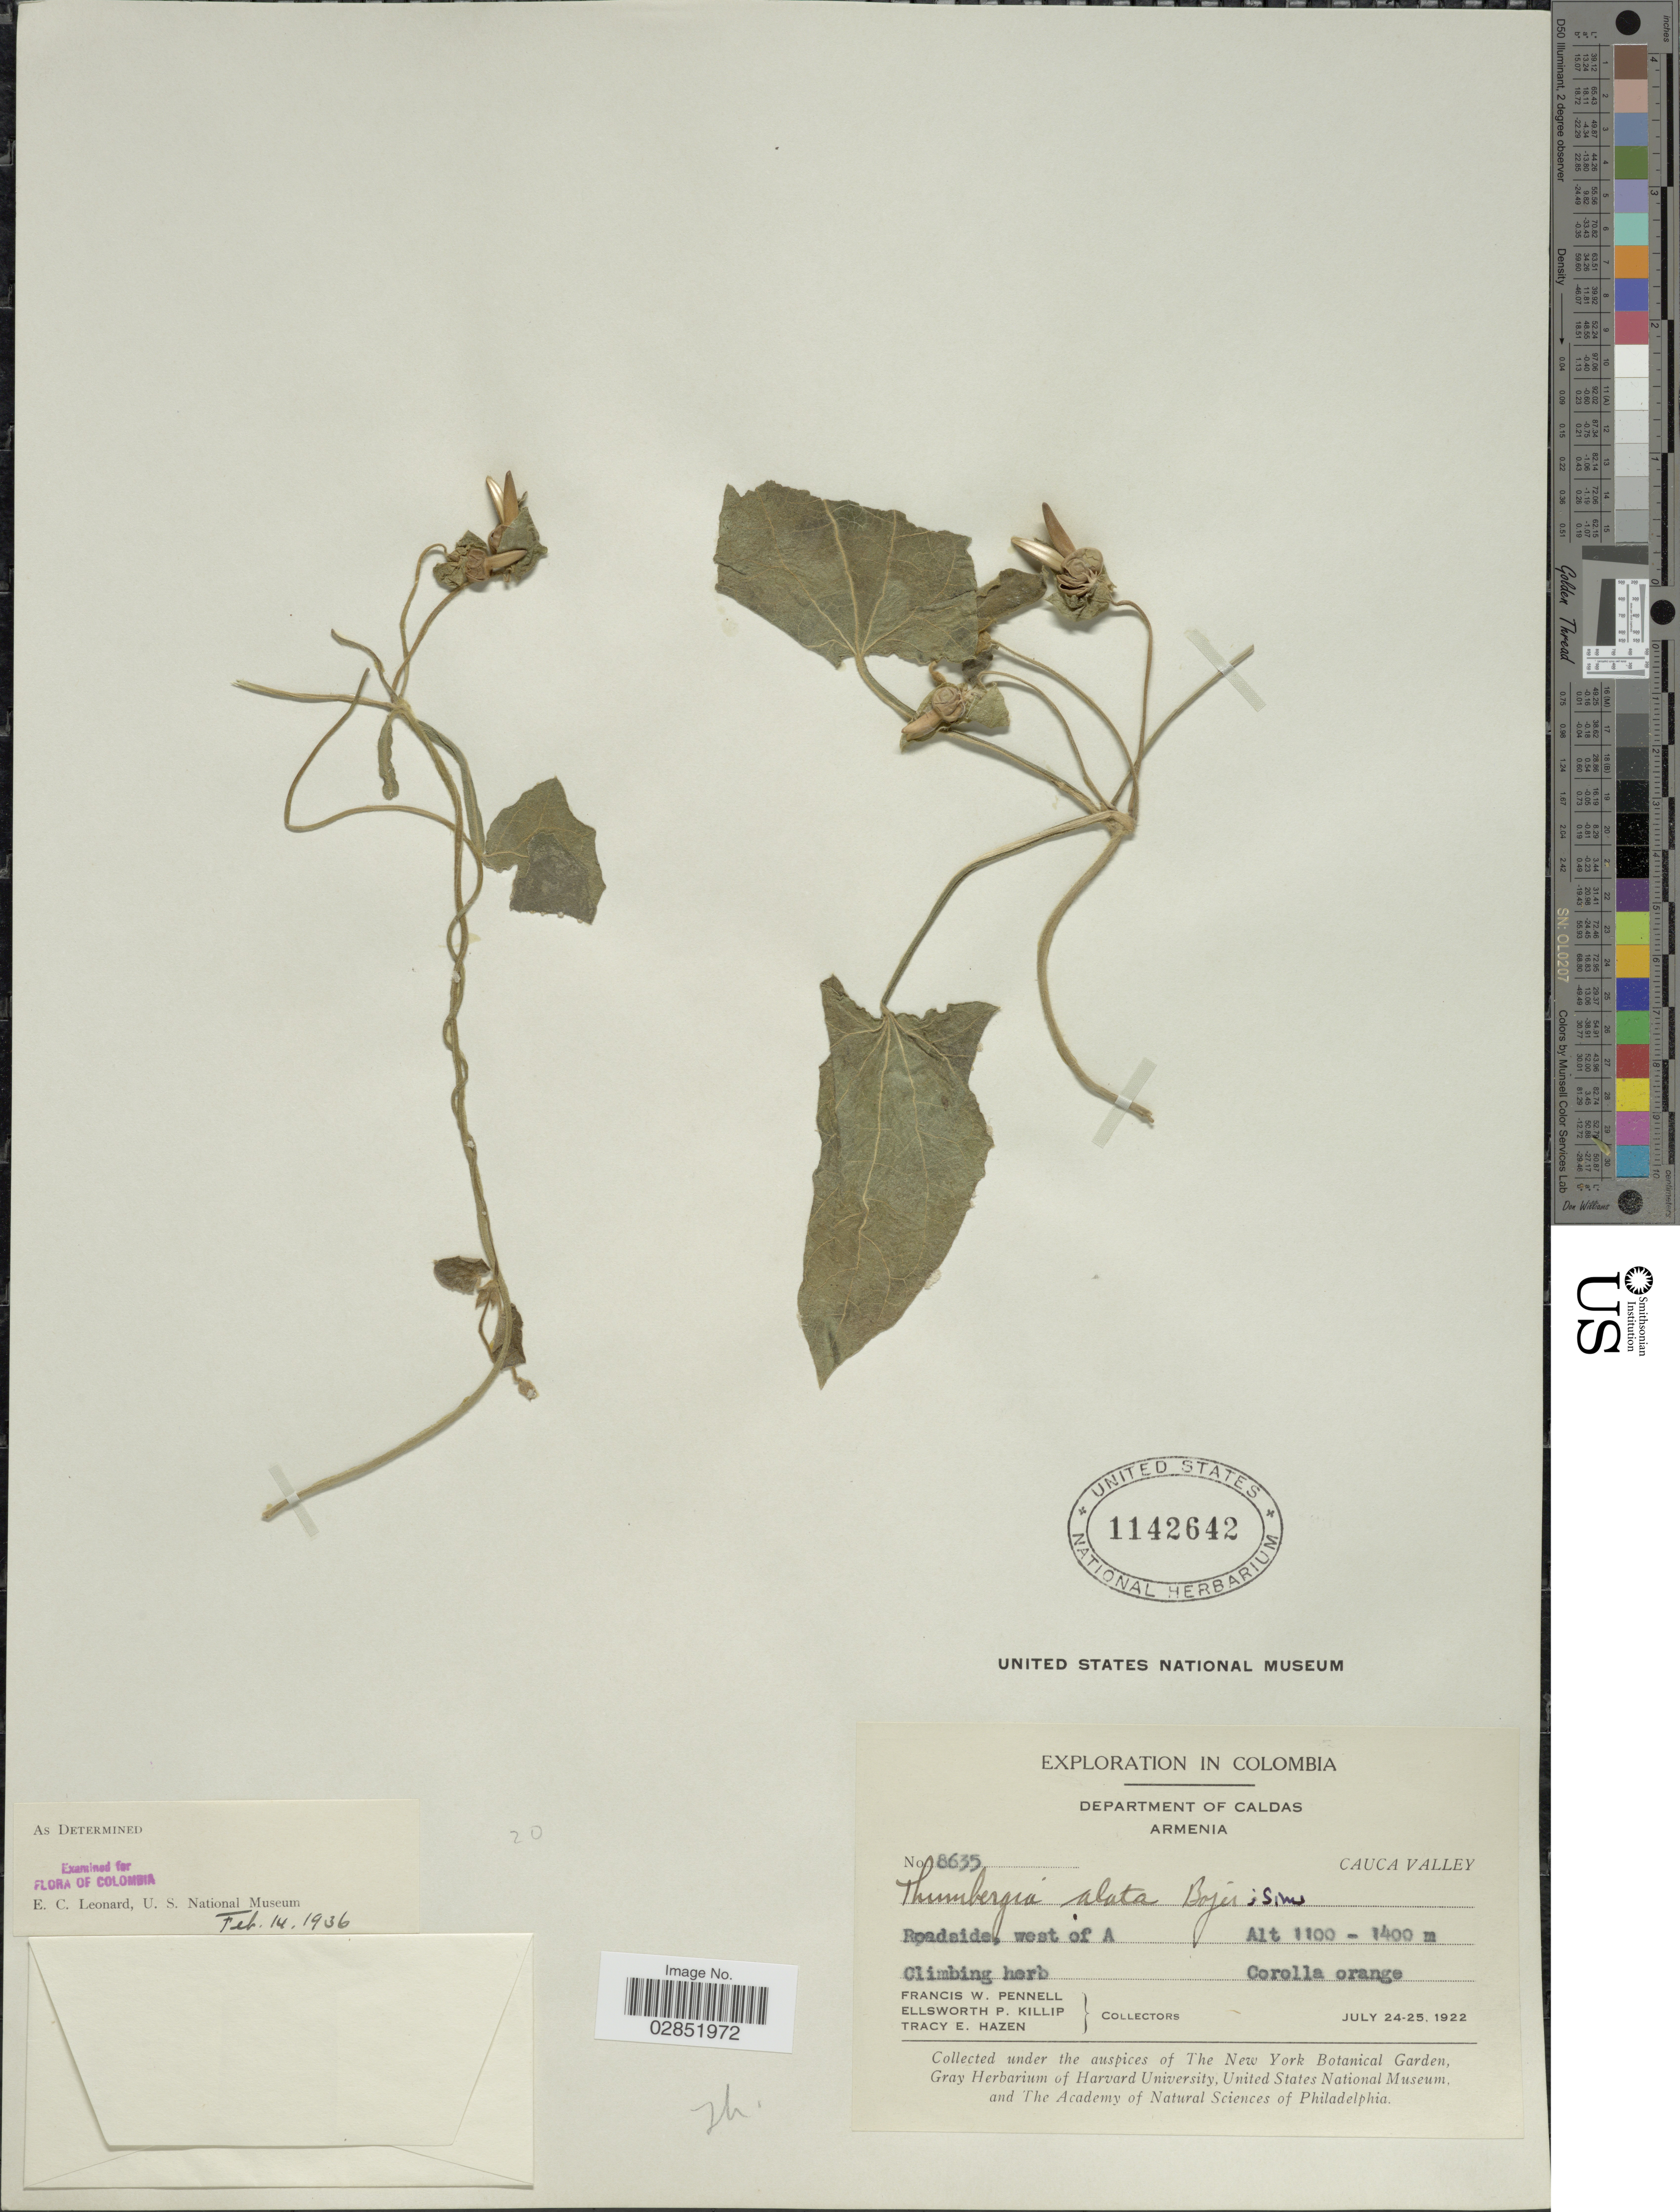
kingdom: Plantae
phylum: Tracheophyta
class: Magnoliopsida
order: Lamiales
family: Acanthaceae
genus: Thunbergia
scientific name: Thunbergia alata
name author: Bojer ex Sims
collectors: F. W. Pennell, E. P. Killip & T. E. Hazen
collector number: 8635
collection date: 1922-07-24/1922-07-25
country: Colombia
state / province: Caldas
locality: Department of Caldas. Armenia. Cauca Valley.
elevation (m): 1100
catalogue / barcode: US 1142642